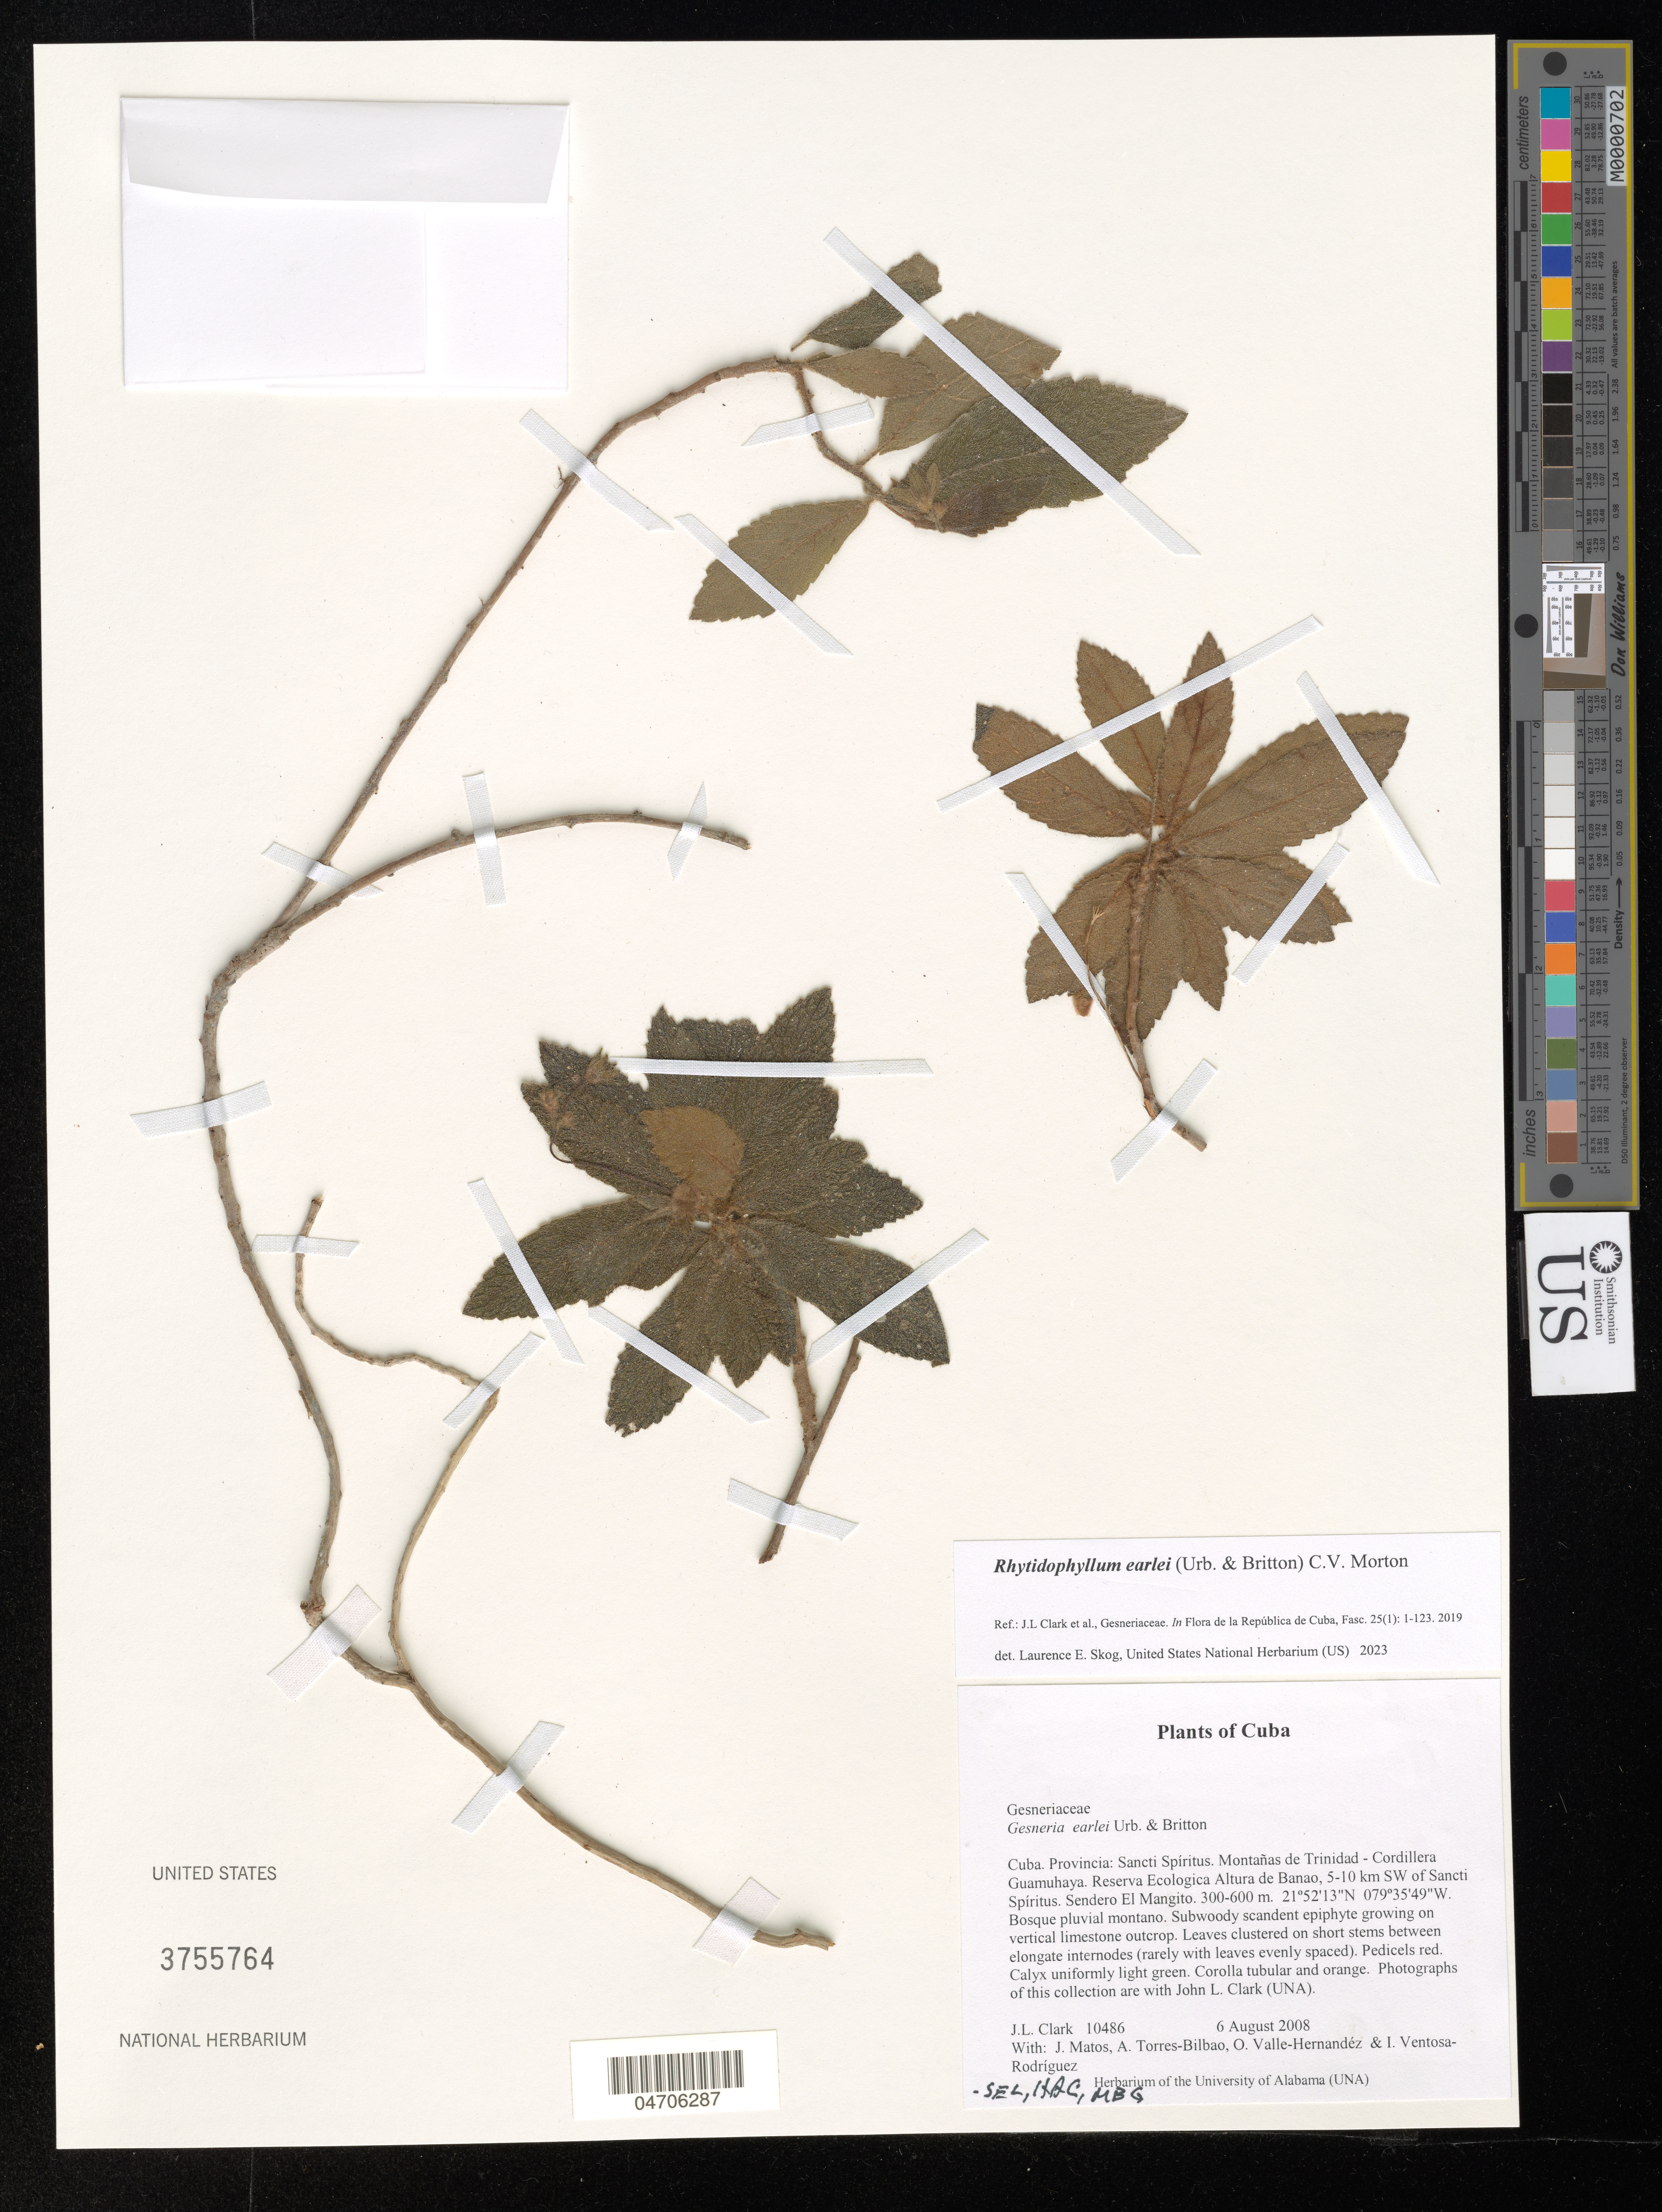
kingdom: Plantae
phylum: Tracheophyta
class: Magnoliopsida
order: Lamiales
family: Gesneriaceae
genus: Rhytidophyllum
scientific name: Rhytidophyllum earlei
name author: (Urb. & Britton) C.V. Morton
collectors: J. L. Clark, J. Matos, A. Torres-Bilbao, O. Valle-Hernandez & I. Ventosa-Rodríquez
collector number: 10486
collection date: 2008-08-06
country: Cuba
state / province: Sancti Spíritus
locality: Montañas de Trinidad - Cordillera Guamuhaya. Reserva Ecologica Altura de Banao, 5-10 km SW of Sancti Spíritus. Sendero El Mangito.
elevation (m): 300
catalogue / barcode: US 3755764